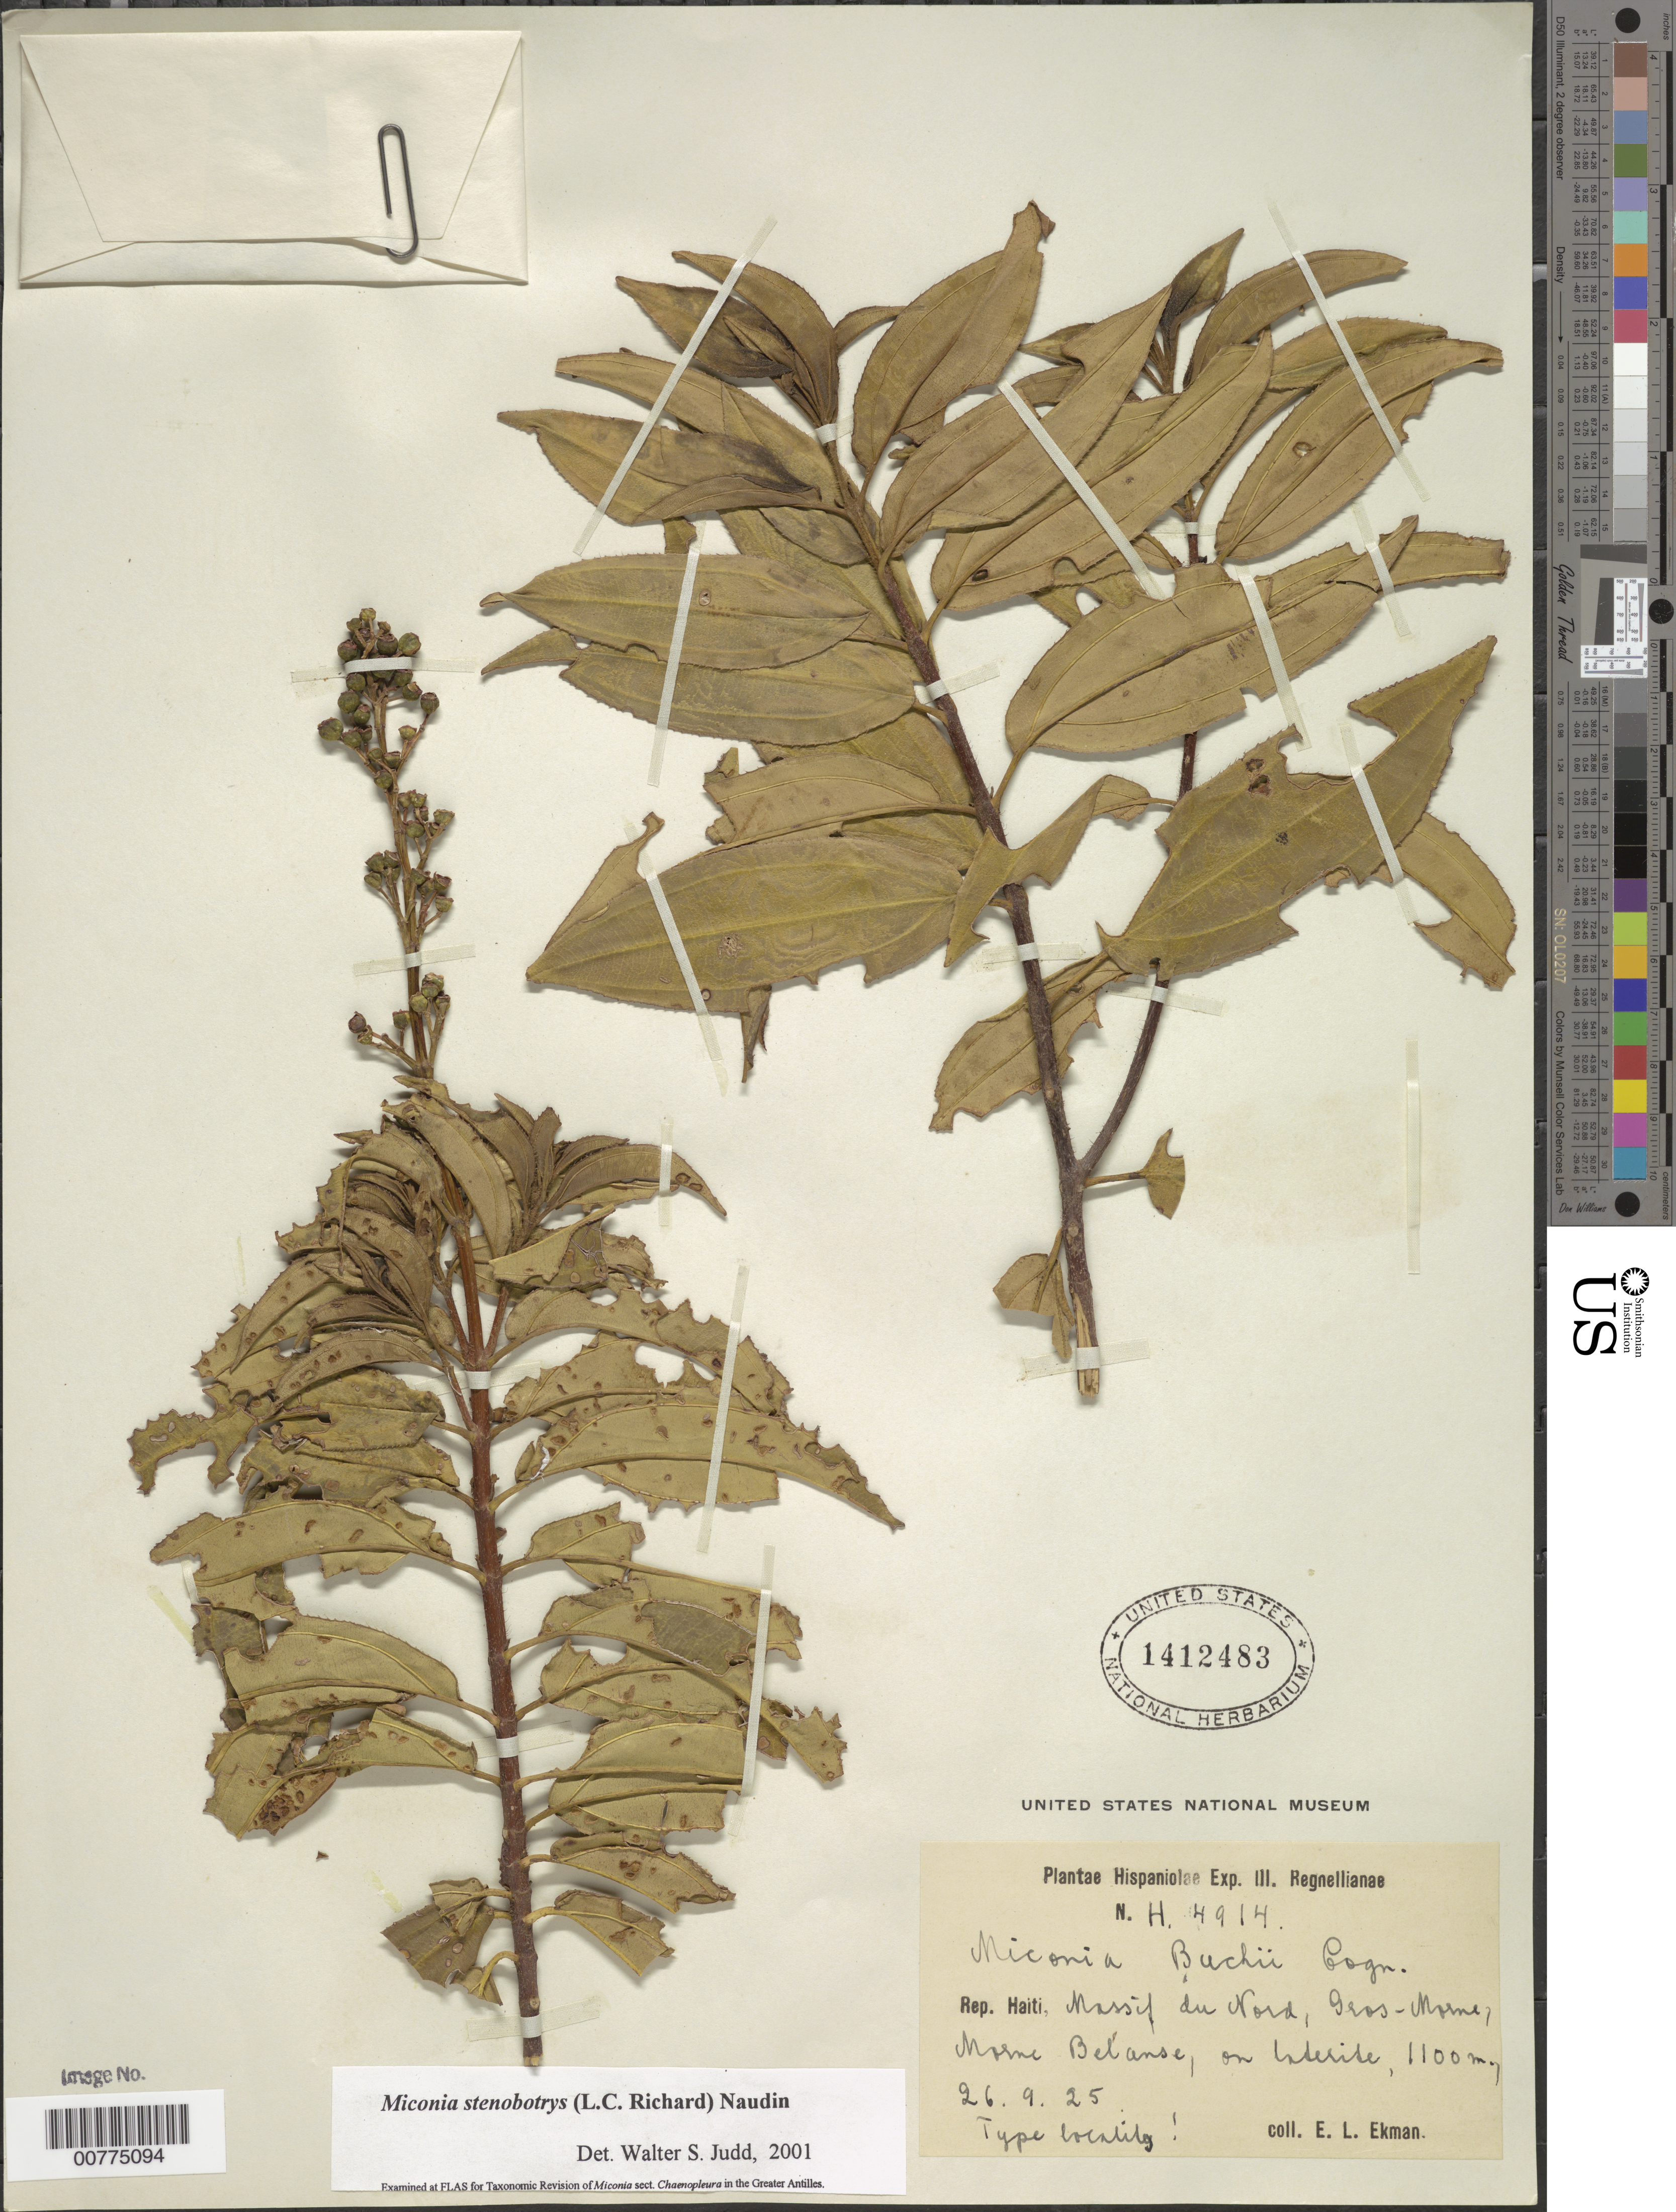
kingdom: Plantae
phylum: Tracheophyta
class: Magnoliopsida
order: Myrtales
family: Melastomataceae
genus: Miconia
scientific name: Miconia stenobotrys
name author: (Rich.) Naudin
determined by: Judd, Walter S.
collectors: E. L. Ekman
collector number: H 4914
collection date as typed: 26 Sep 1925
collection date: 1925-09-26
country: Haiti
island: Hispaniola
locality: Massif du Nord, Gros-Morne, Morne Belanse.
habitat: On laterite.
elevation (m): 1100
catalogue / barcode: US 1412483